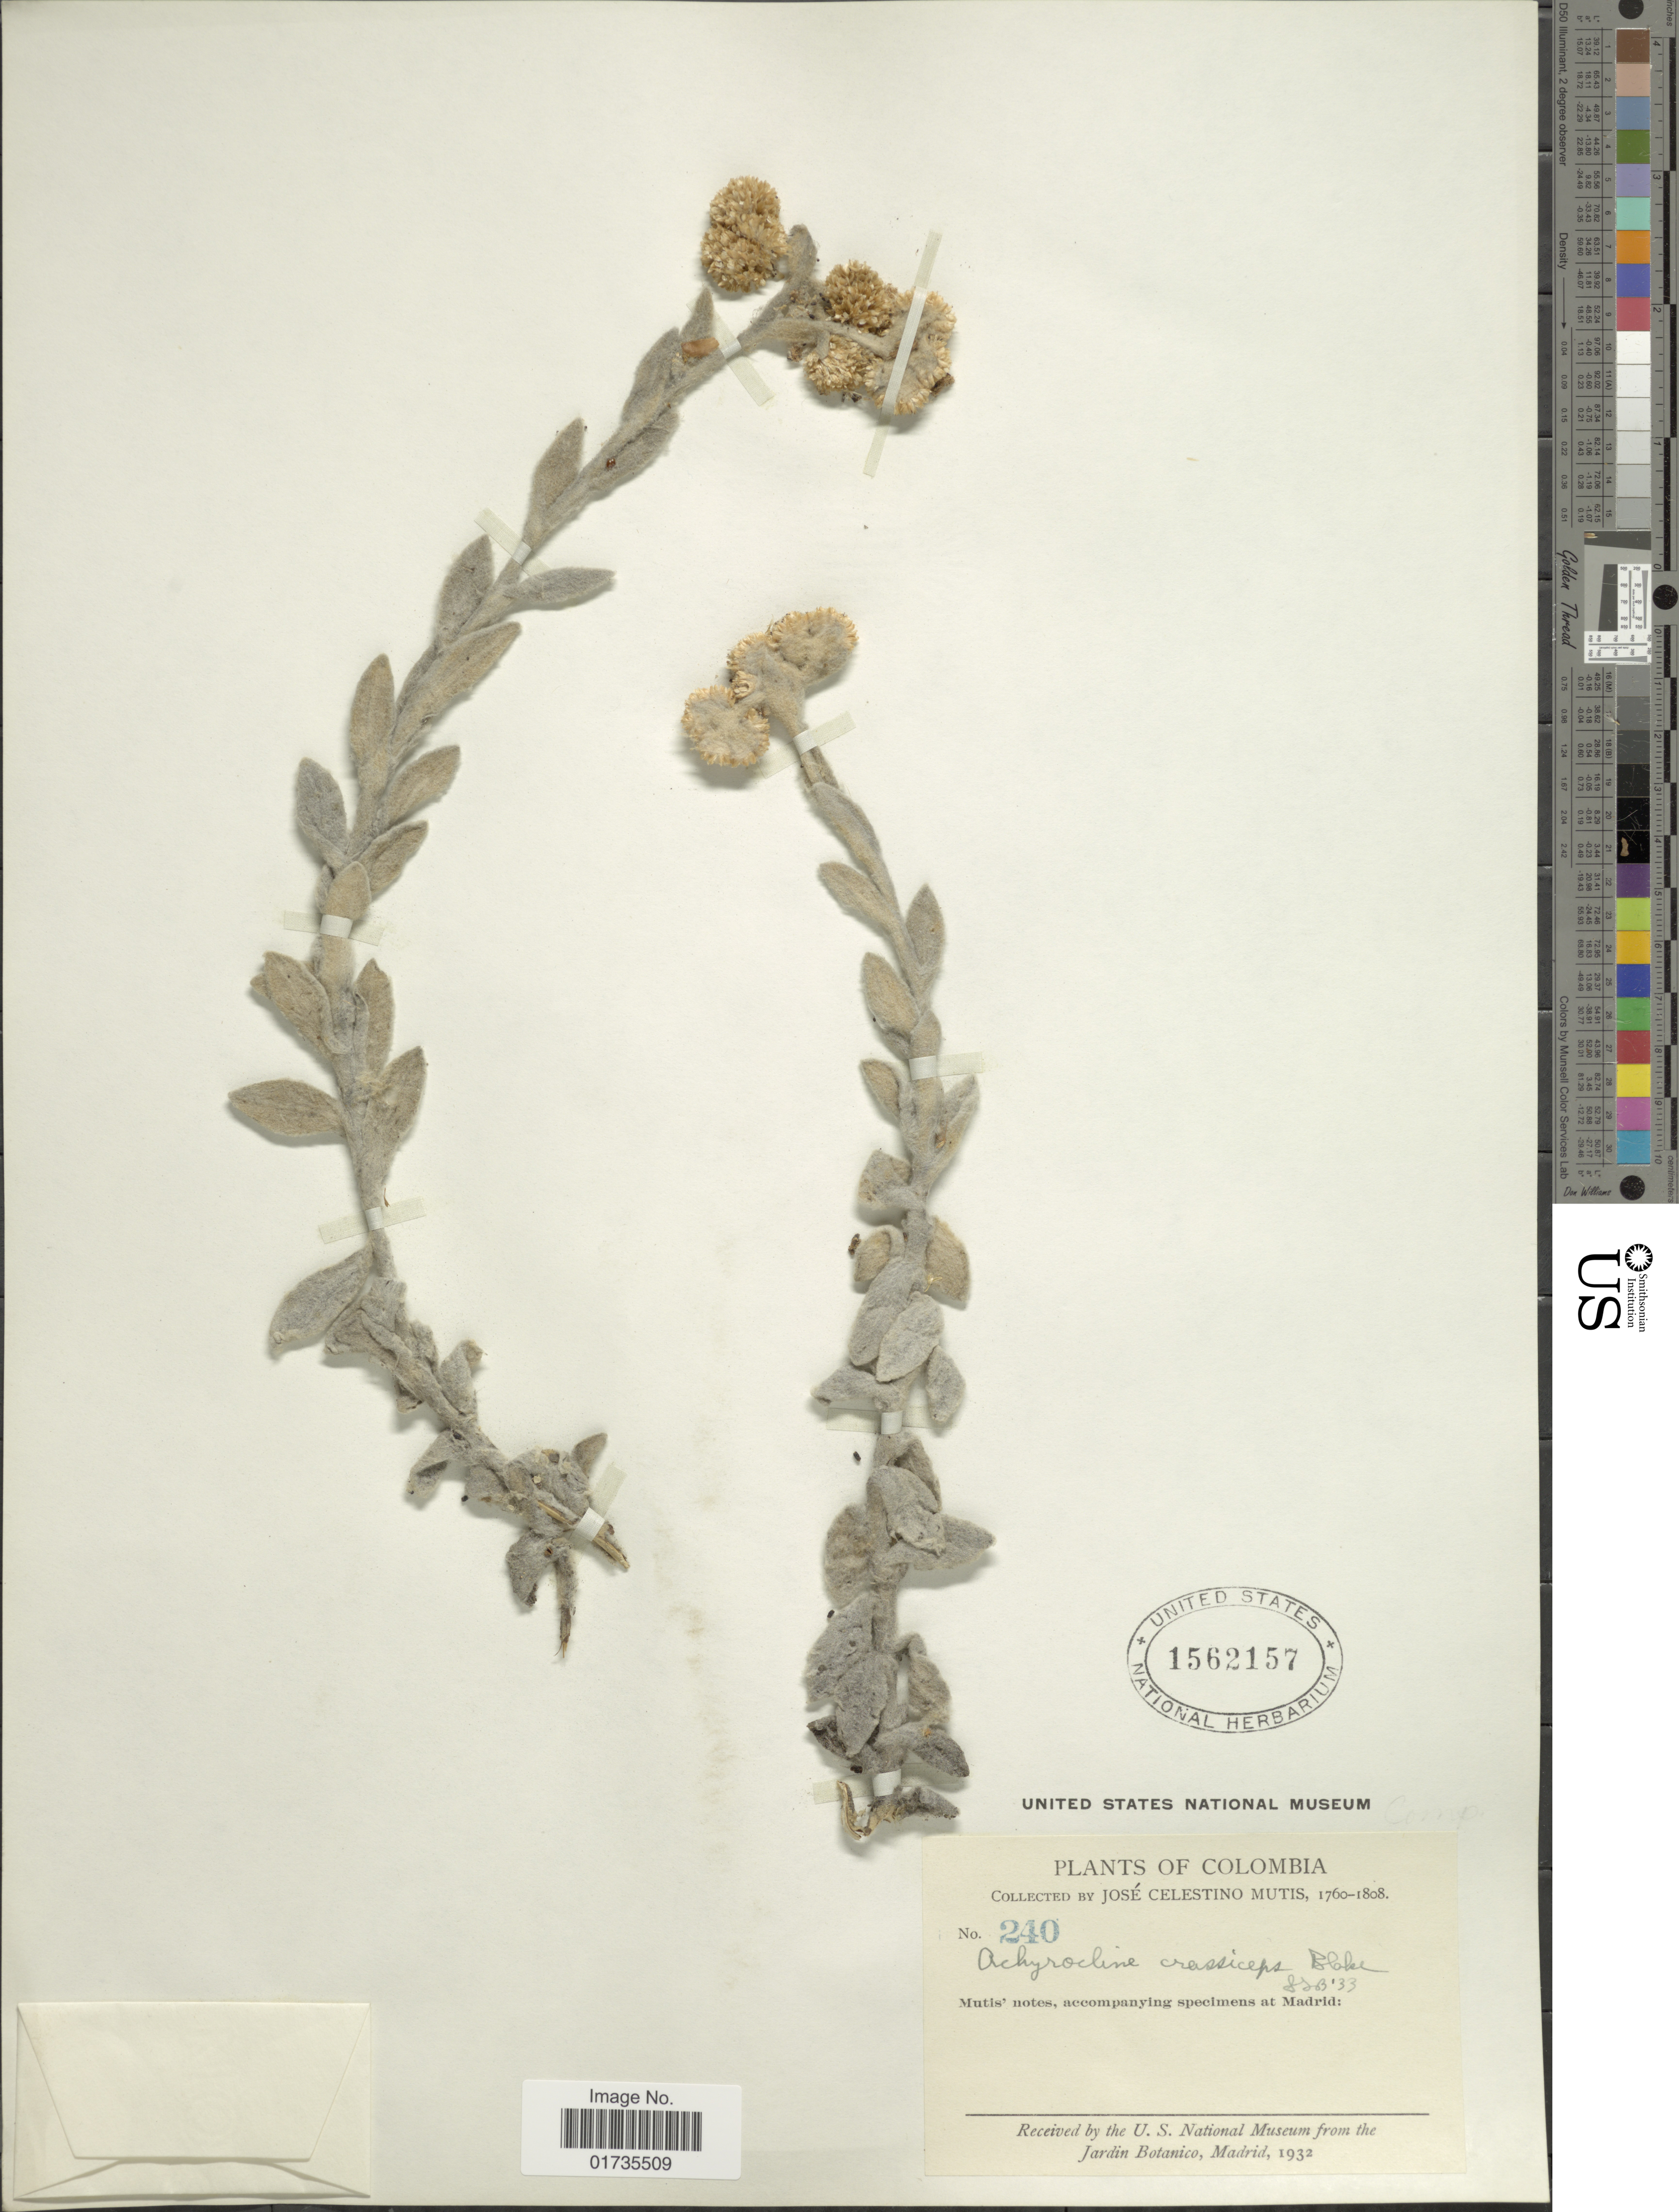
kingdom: Plantae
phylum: Tracheophyta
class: Magnoliopsida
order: Asterales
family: Asteraceae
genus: Achyrocline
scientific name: Achyrocline crassiceps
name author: S.F. Blake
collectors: J. C. B. Mutis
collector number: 240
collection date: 1760/1808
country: Colombia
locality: Colombia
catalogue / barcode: US 1562157